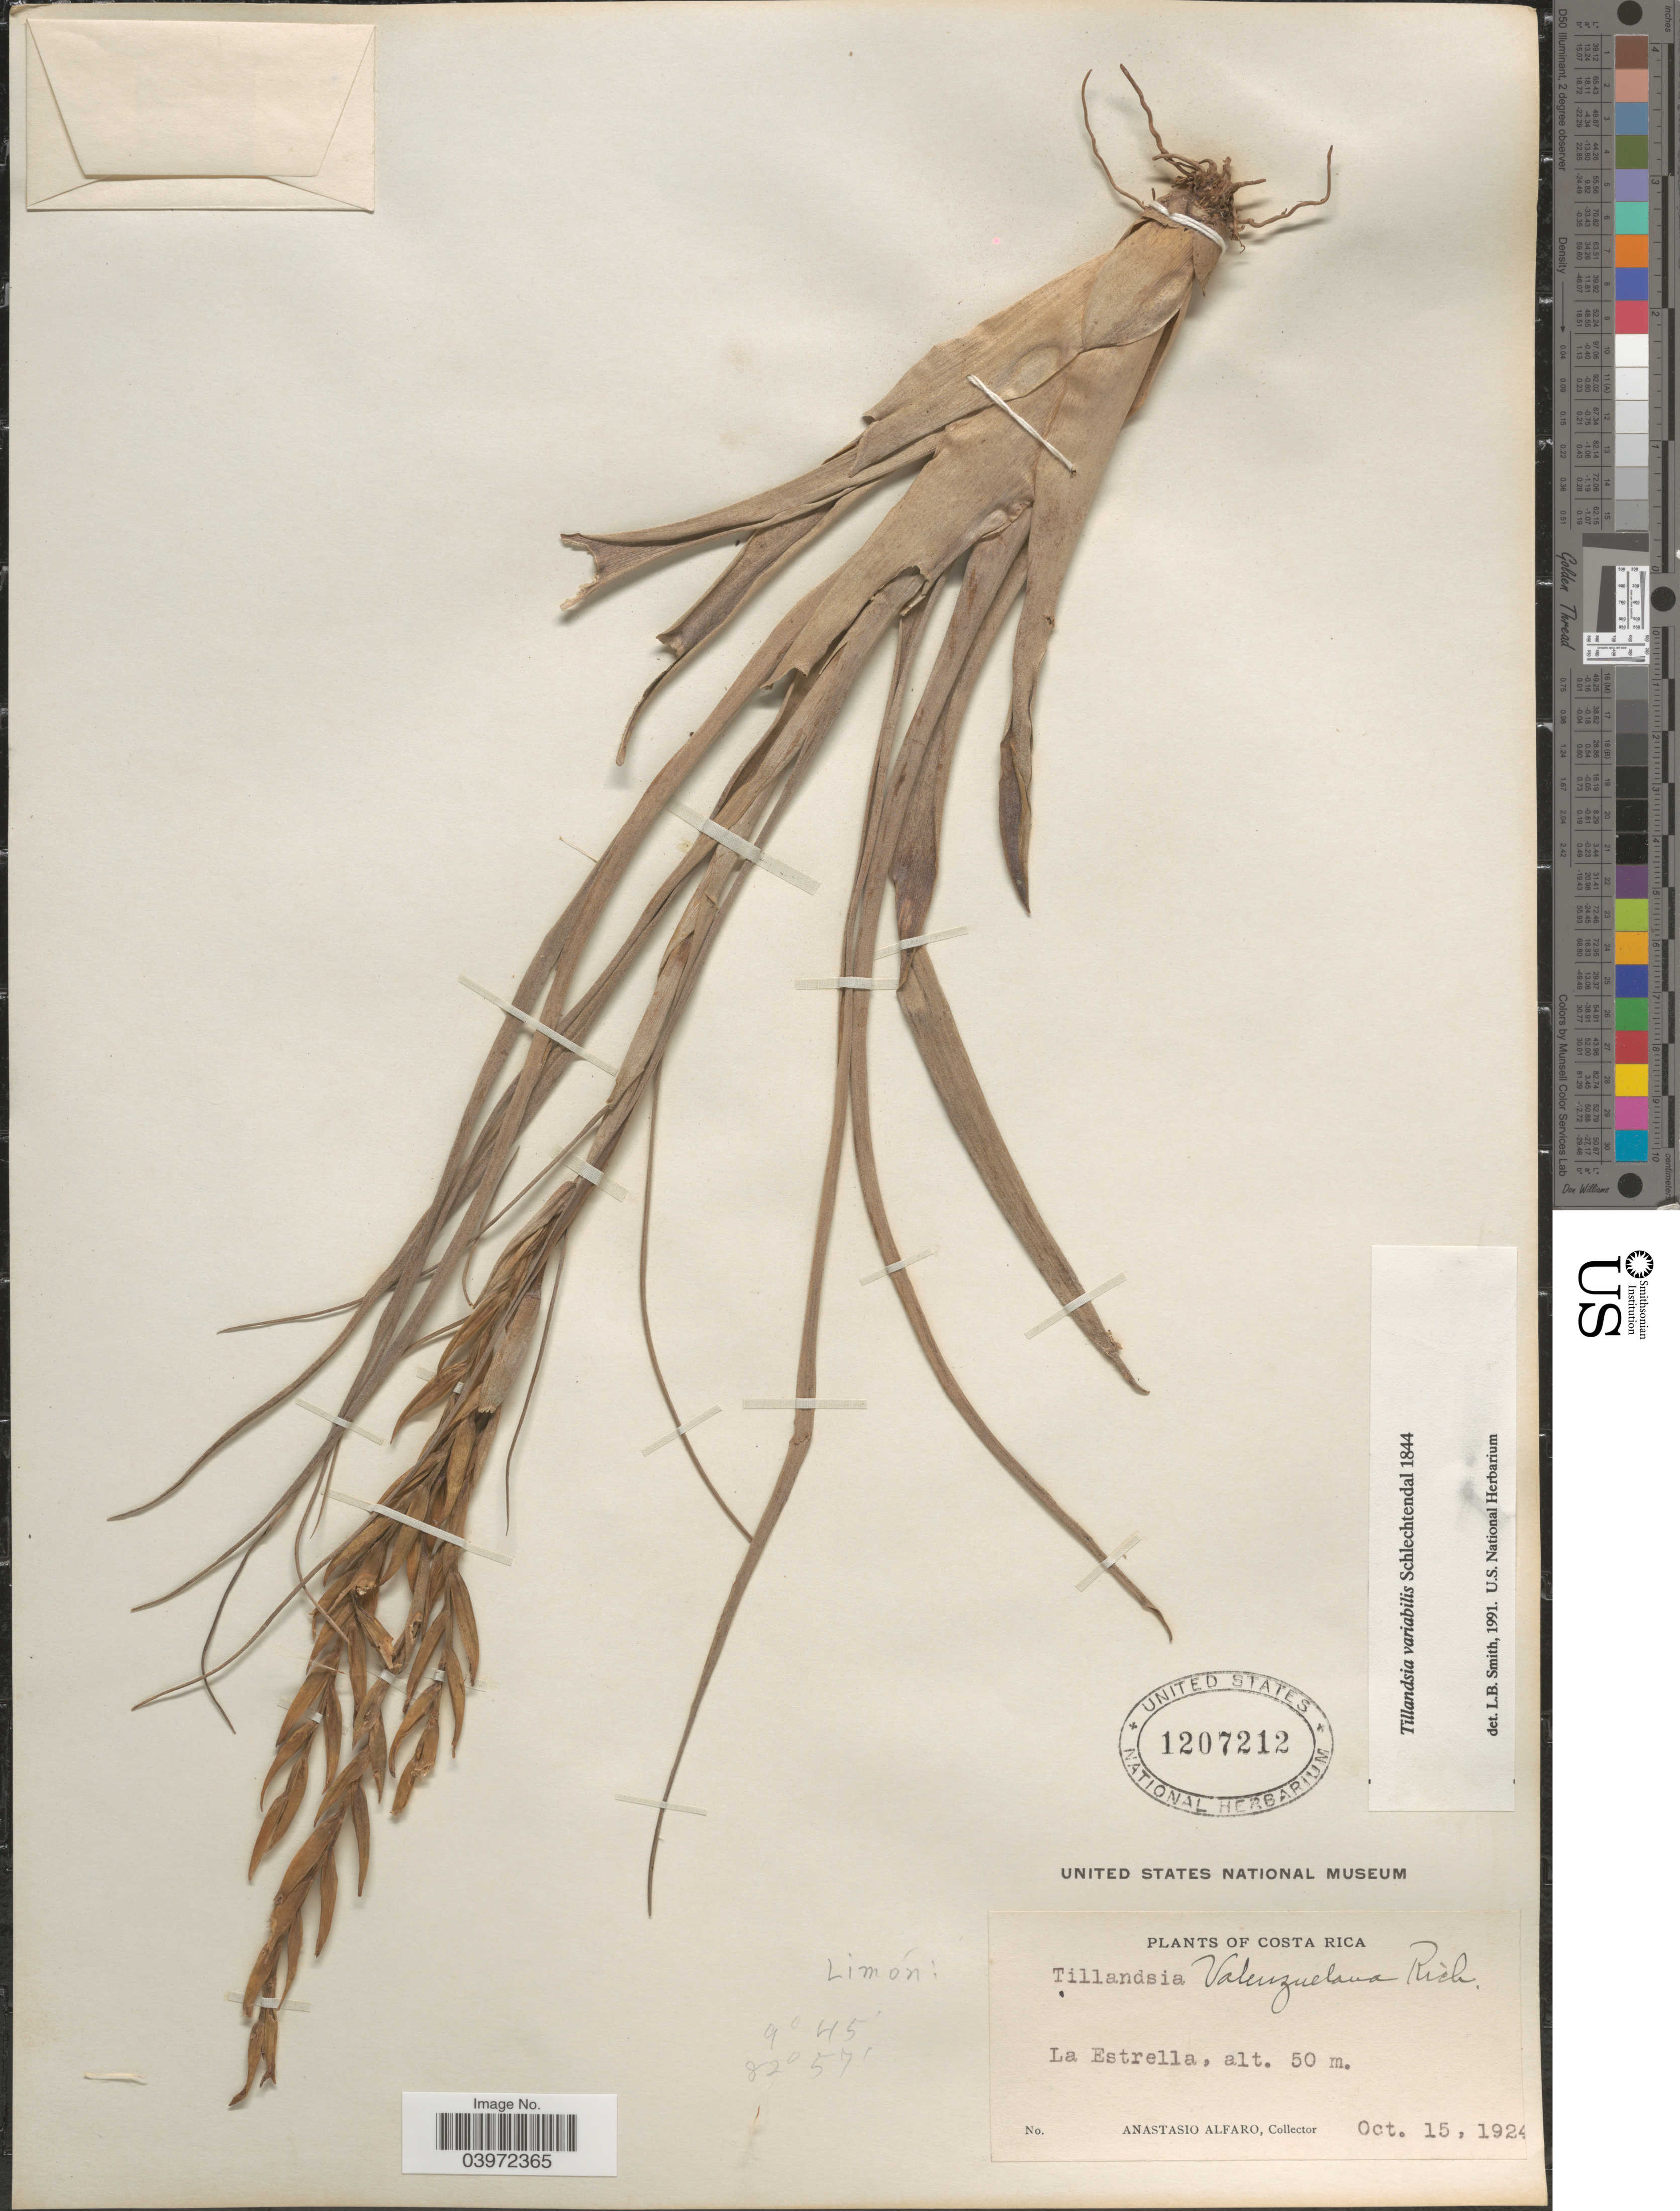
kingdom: Plantae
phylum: Tracheophyta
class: Liliopsida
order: Poales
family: Bromeliaceae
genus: Tillandsia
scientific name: Tillandsia variabilis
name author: Schltdl.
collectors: A. Alfaro Gonzalez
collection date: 1924-10-15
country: Costa Rica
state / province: Limón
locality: La Estrella.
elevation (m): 50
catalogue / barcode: US 1207212